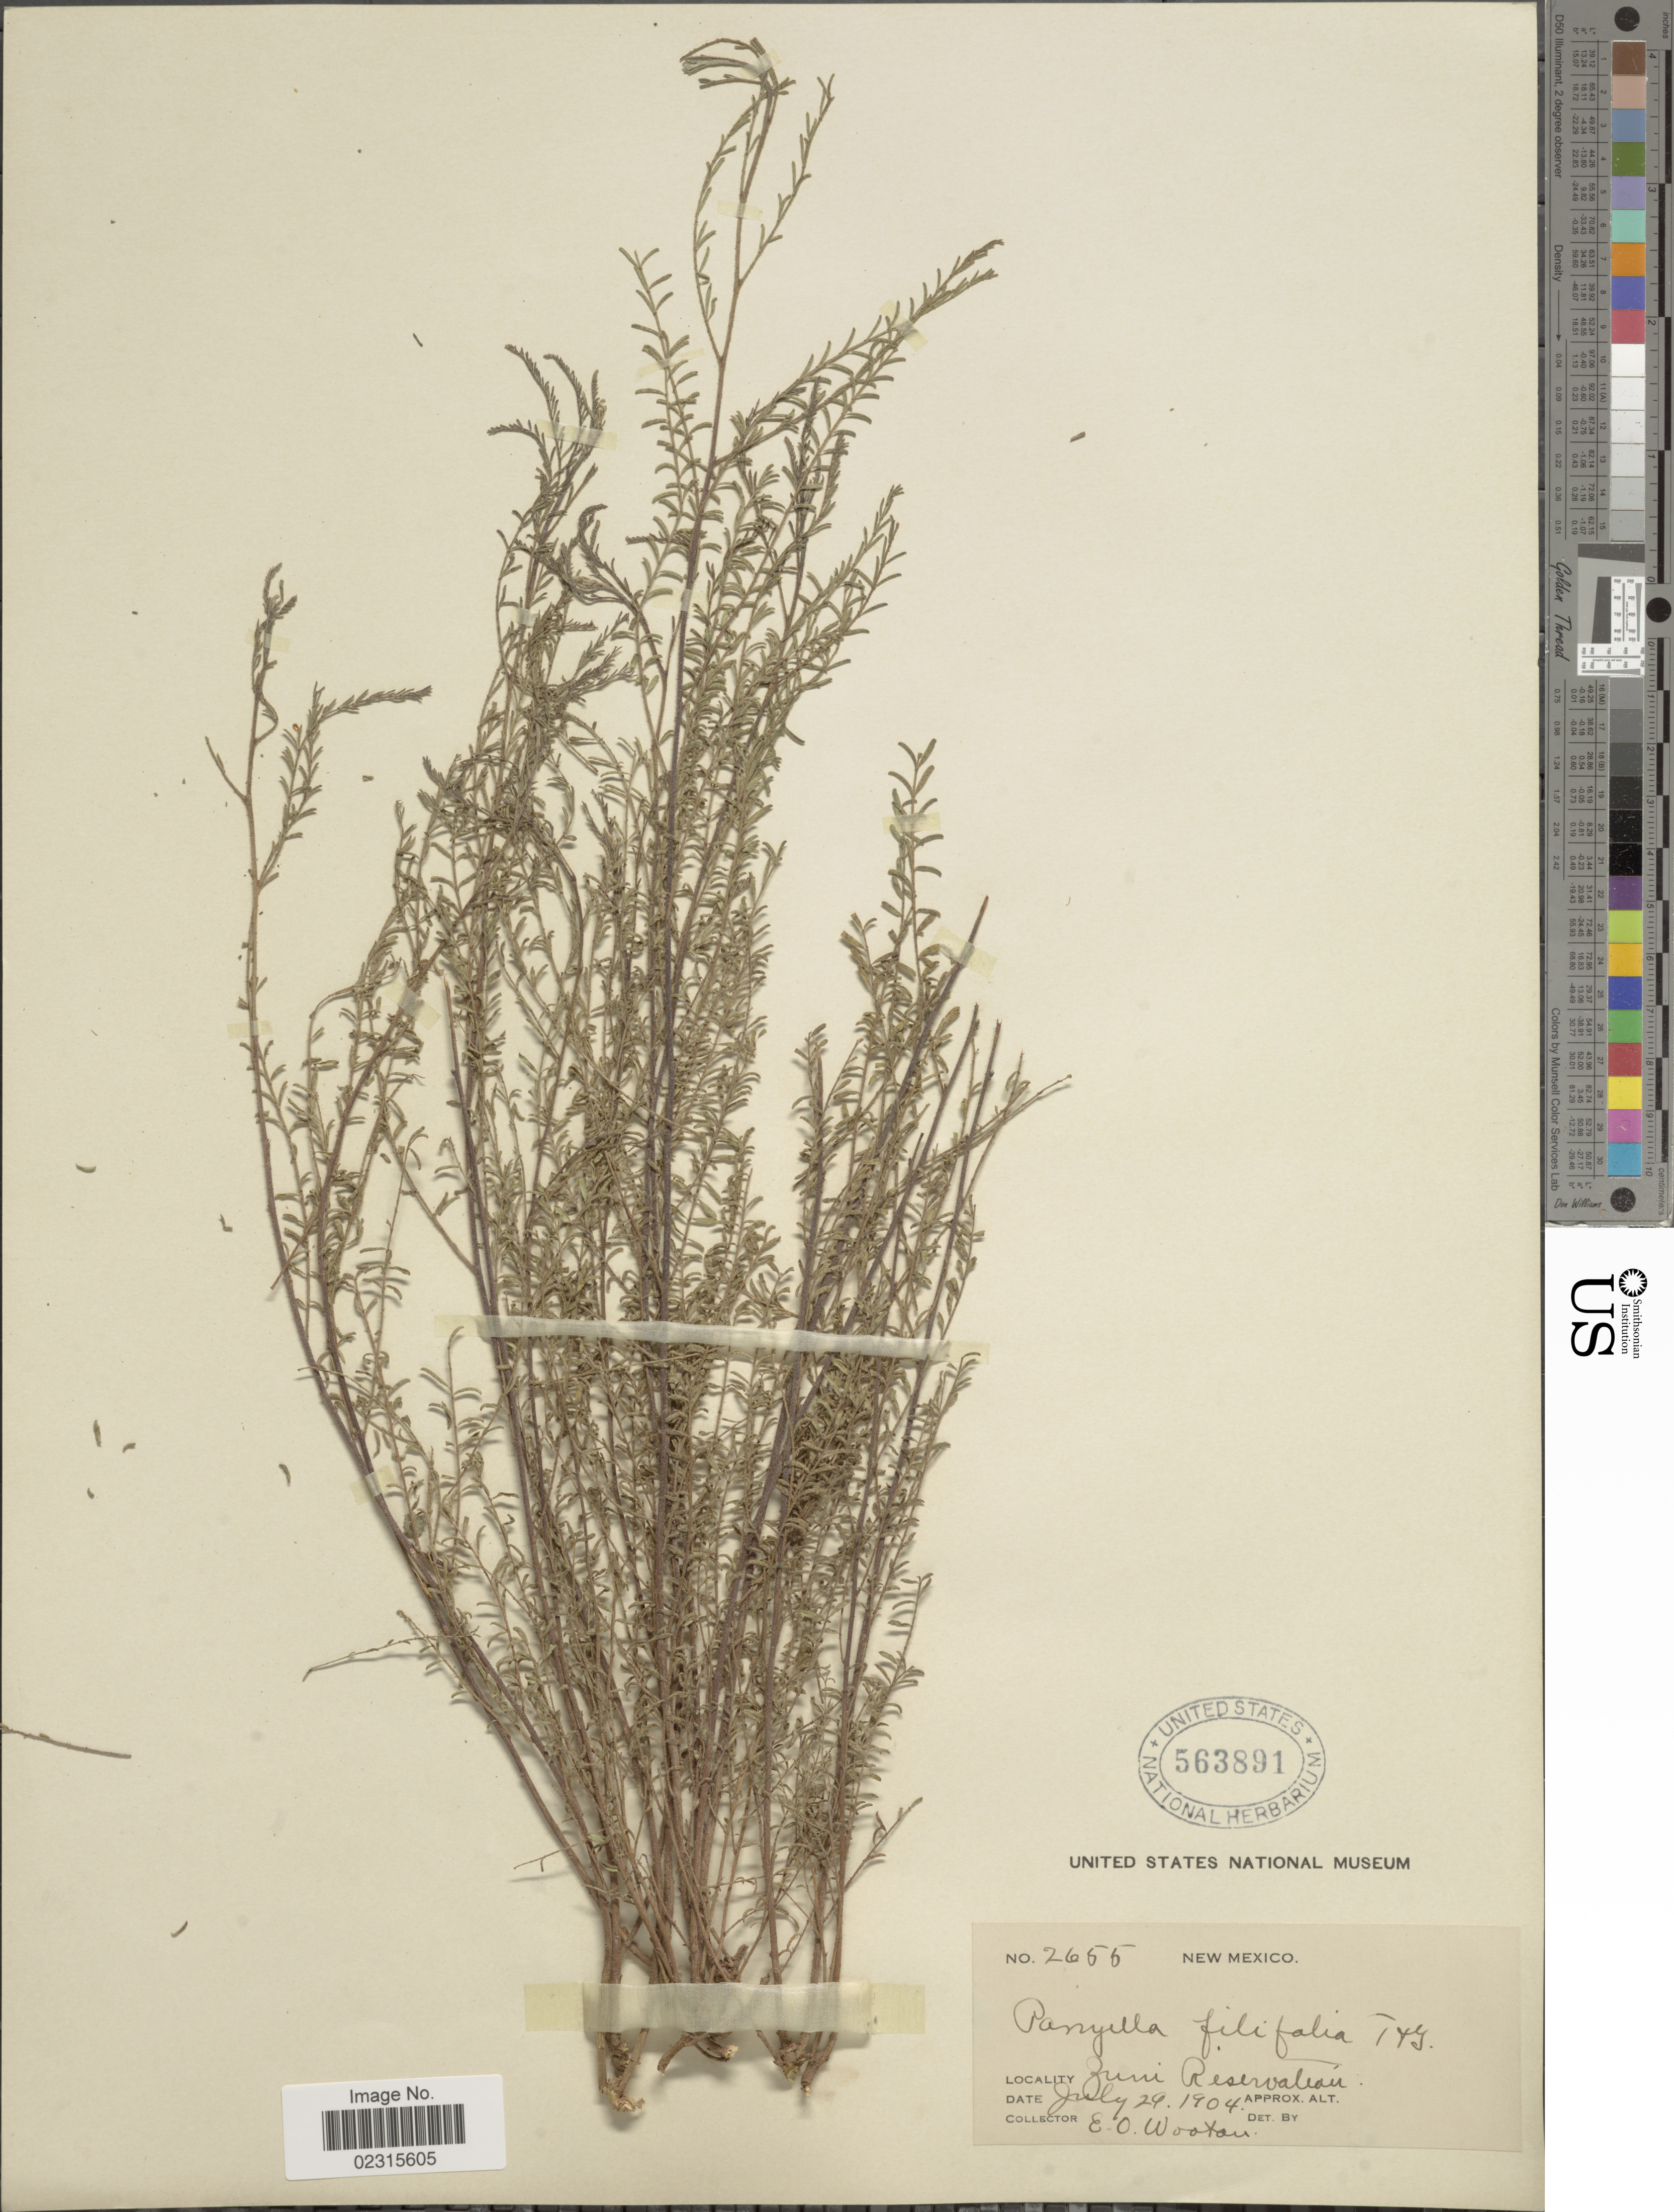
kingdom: Plantae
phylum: Tracheophyta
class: Magnoliopsida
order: Fabales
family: Fabaceae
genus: Parryella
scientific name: Parryella filifolia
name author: Torr. & A. Gray ex A. Gray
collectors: E. O. Wooton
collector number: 2655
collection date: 1904-07-29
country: United States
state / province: New Mexico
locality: Zuni Reservation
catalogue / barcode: US 563891